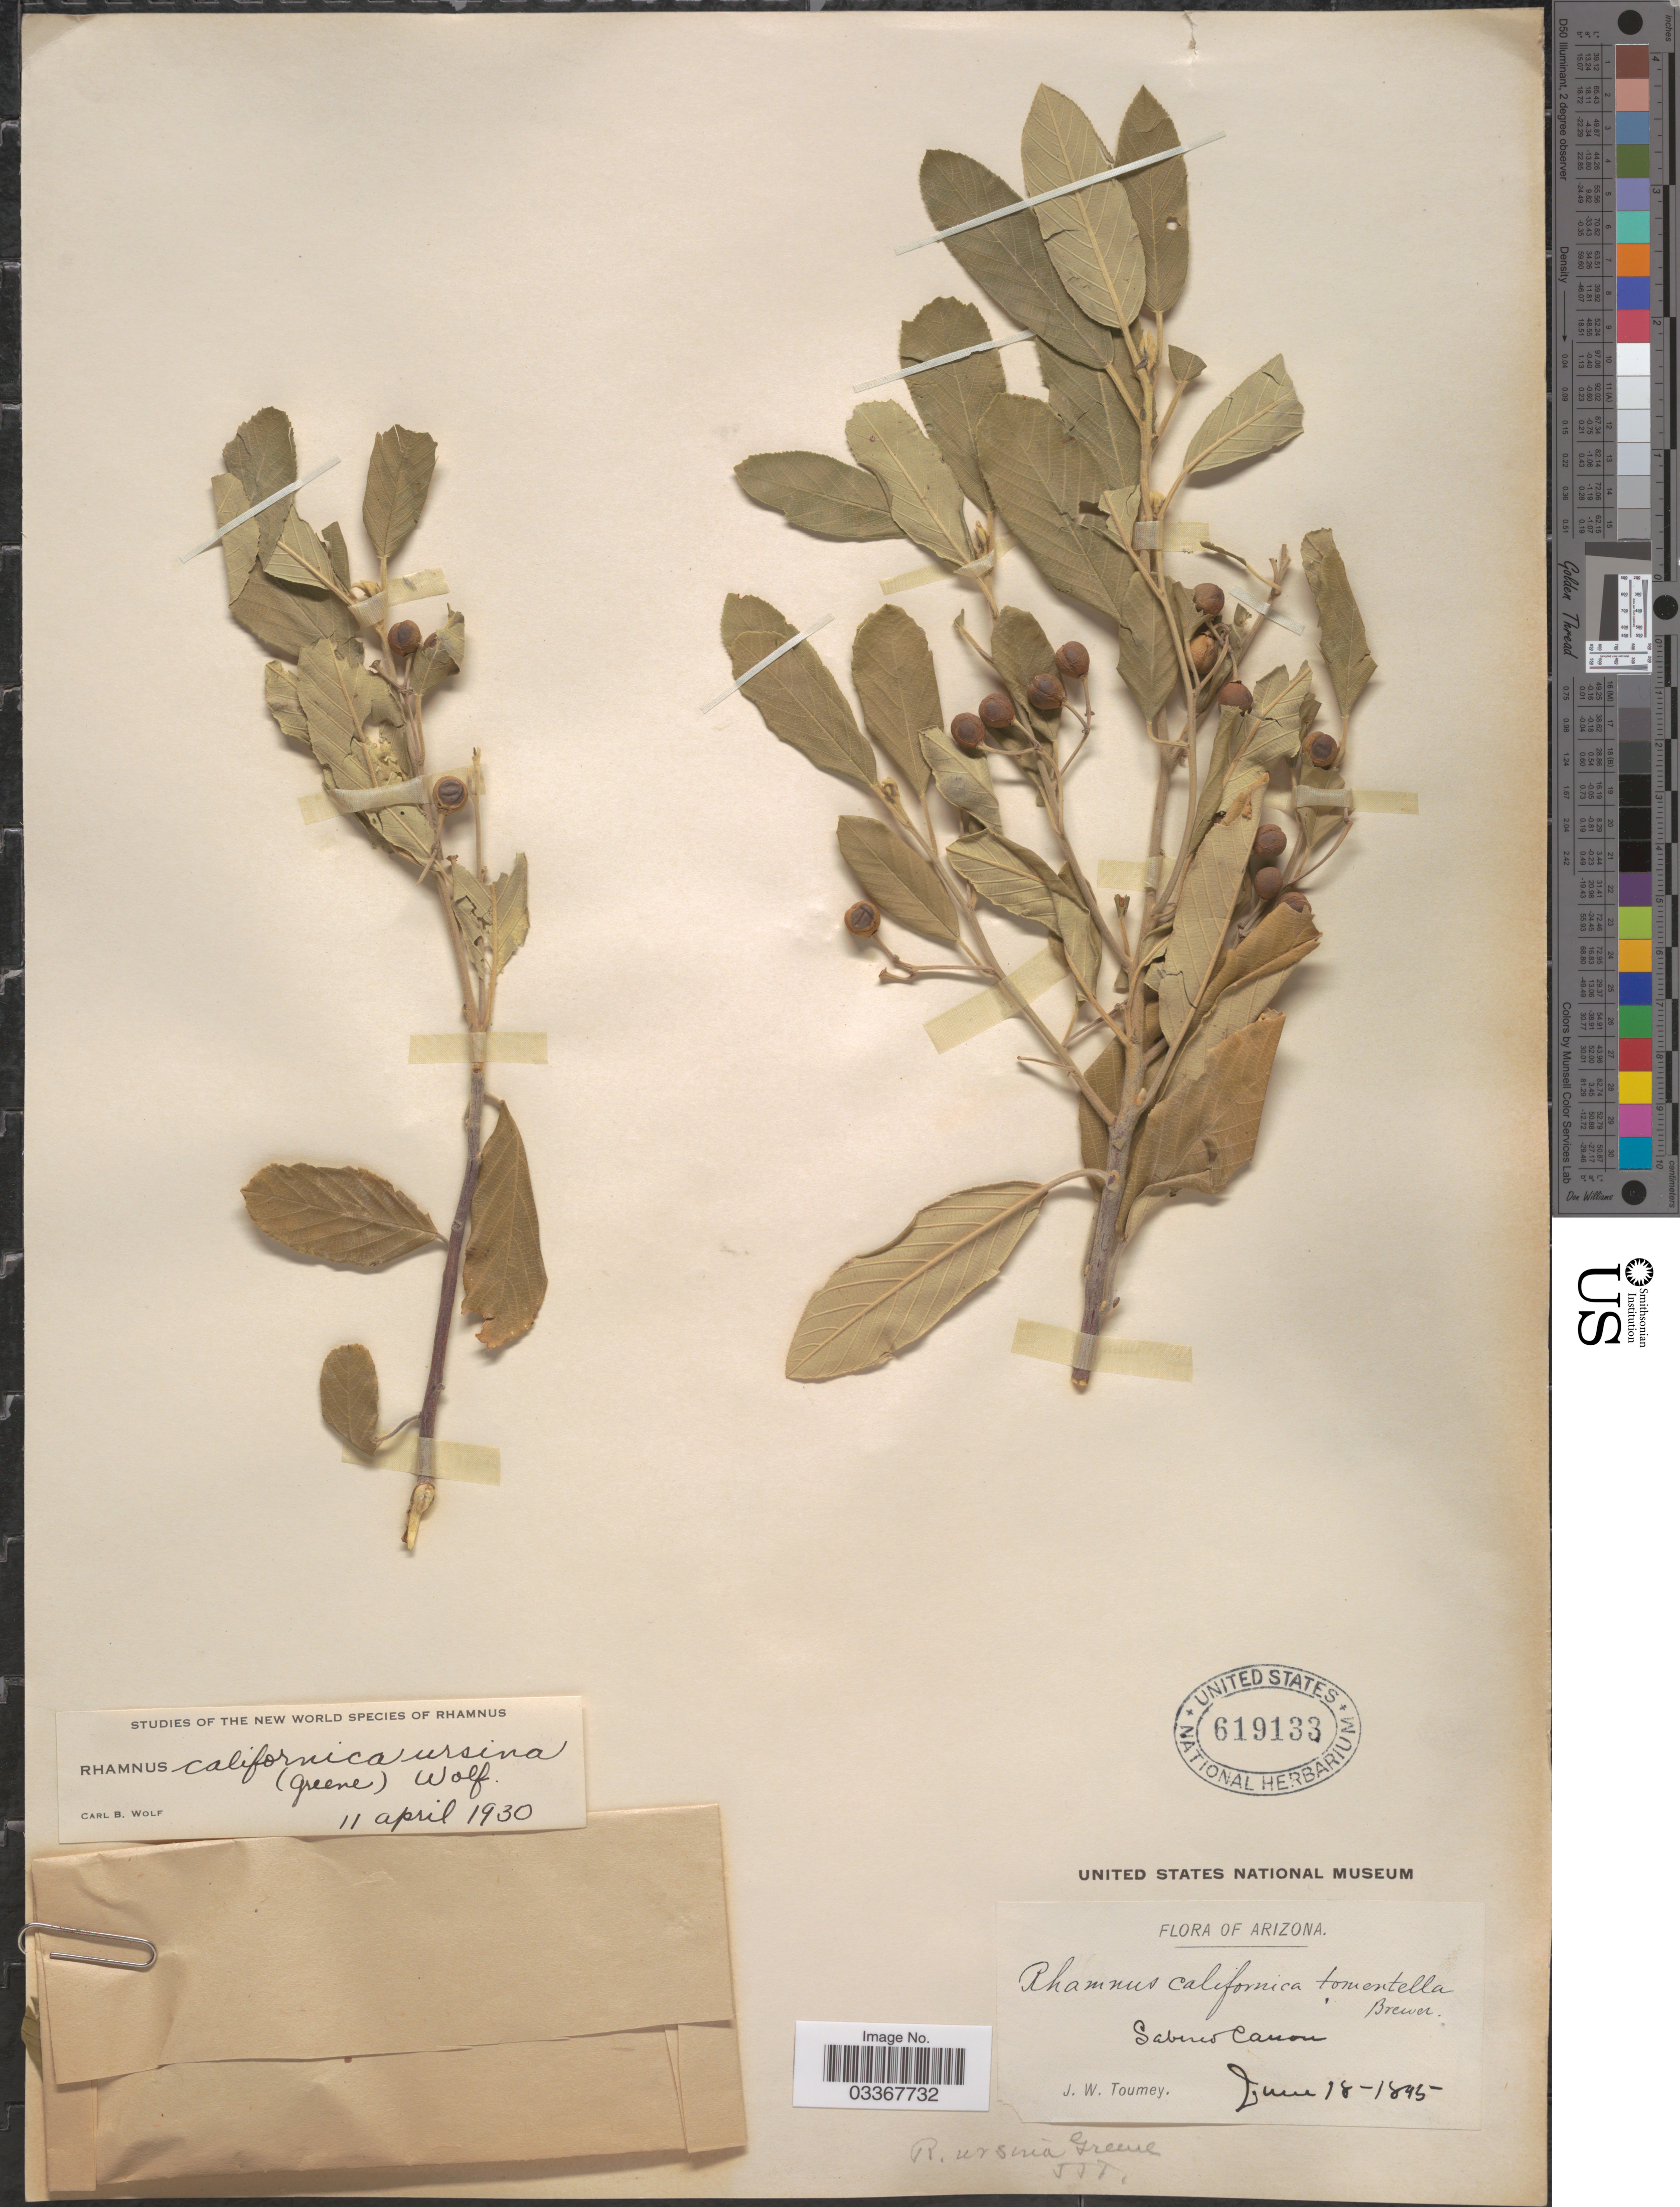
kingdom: Plantae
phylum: Tracheophyta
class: Magnoliopsida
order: Rosales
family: Rhamnaceae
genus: Frangula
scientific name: Frangula californica subsp. ursina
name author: (Greene) Kartesz & Gandhi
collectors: J. W. Toumey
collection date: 1895-06-18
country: United States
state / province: Arizona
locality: Sabino Canon.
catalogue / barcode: US 619133